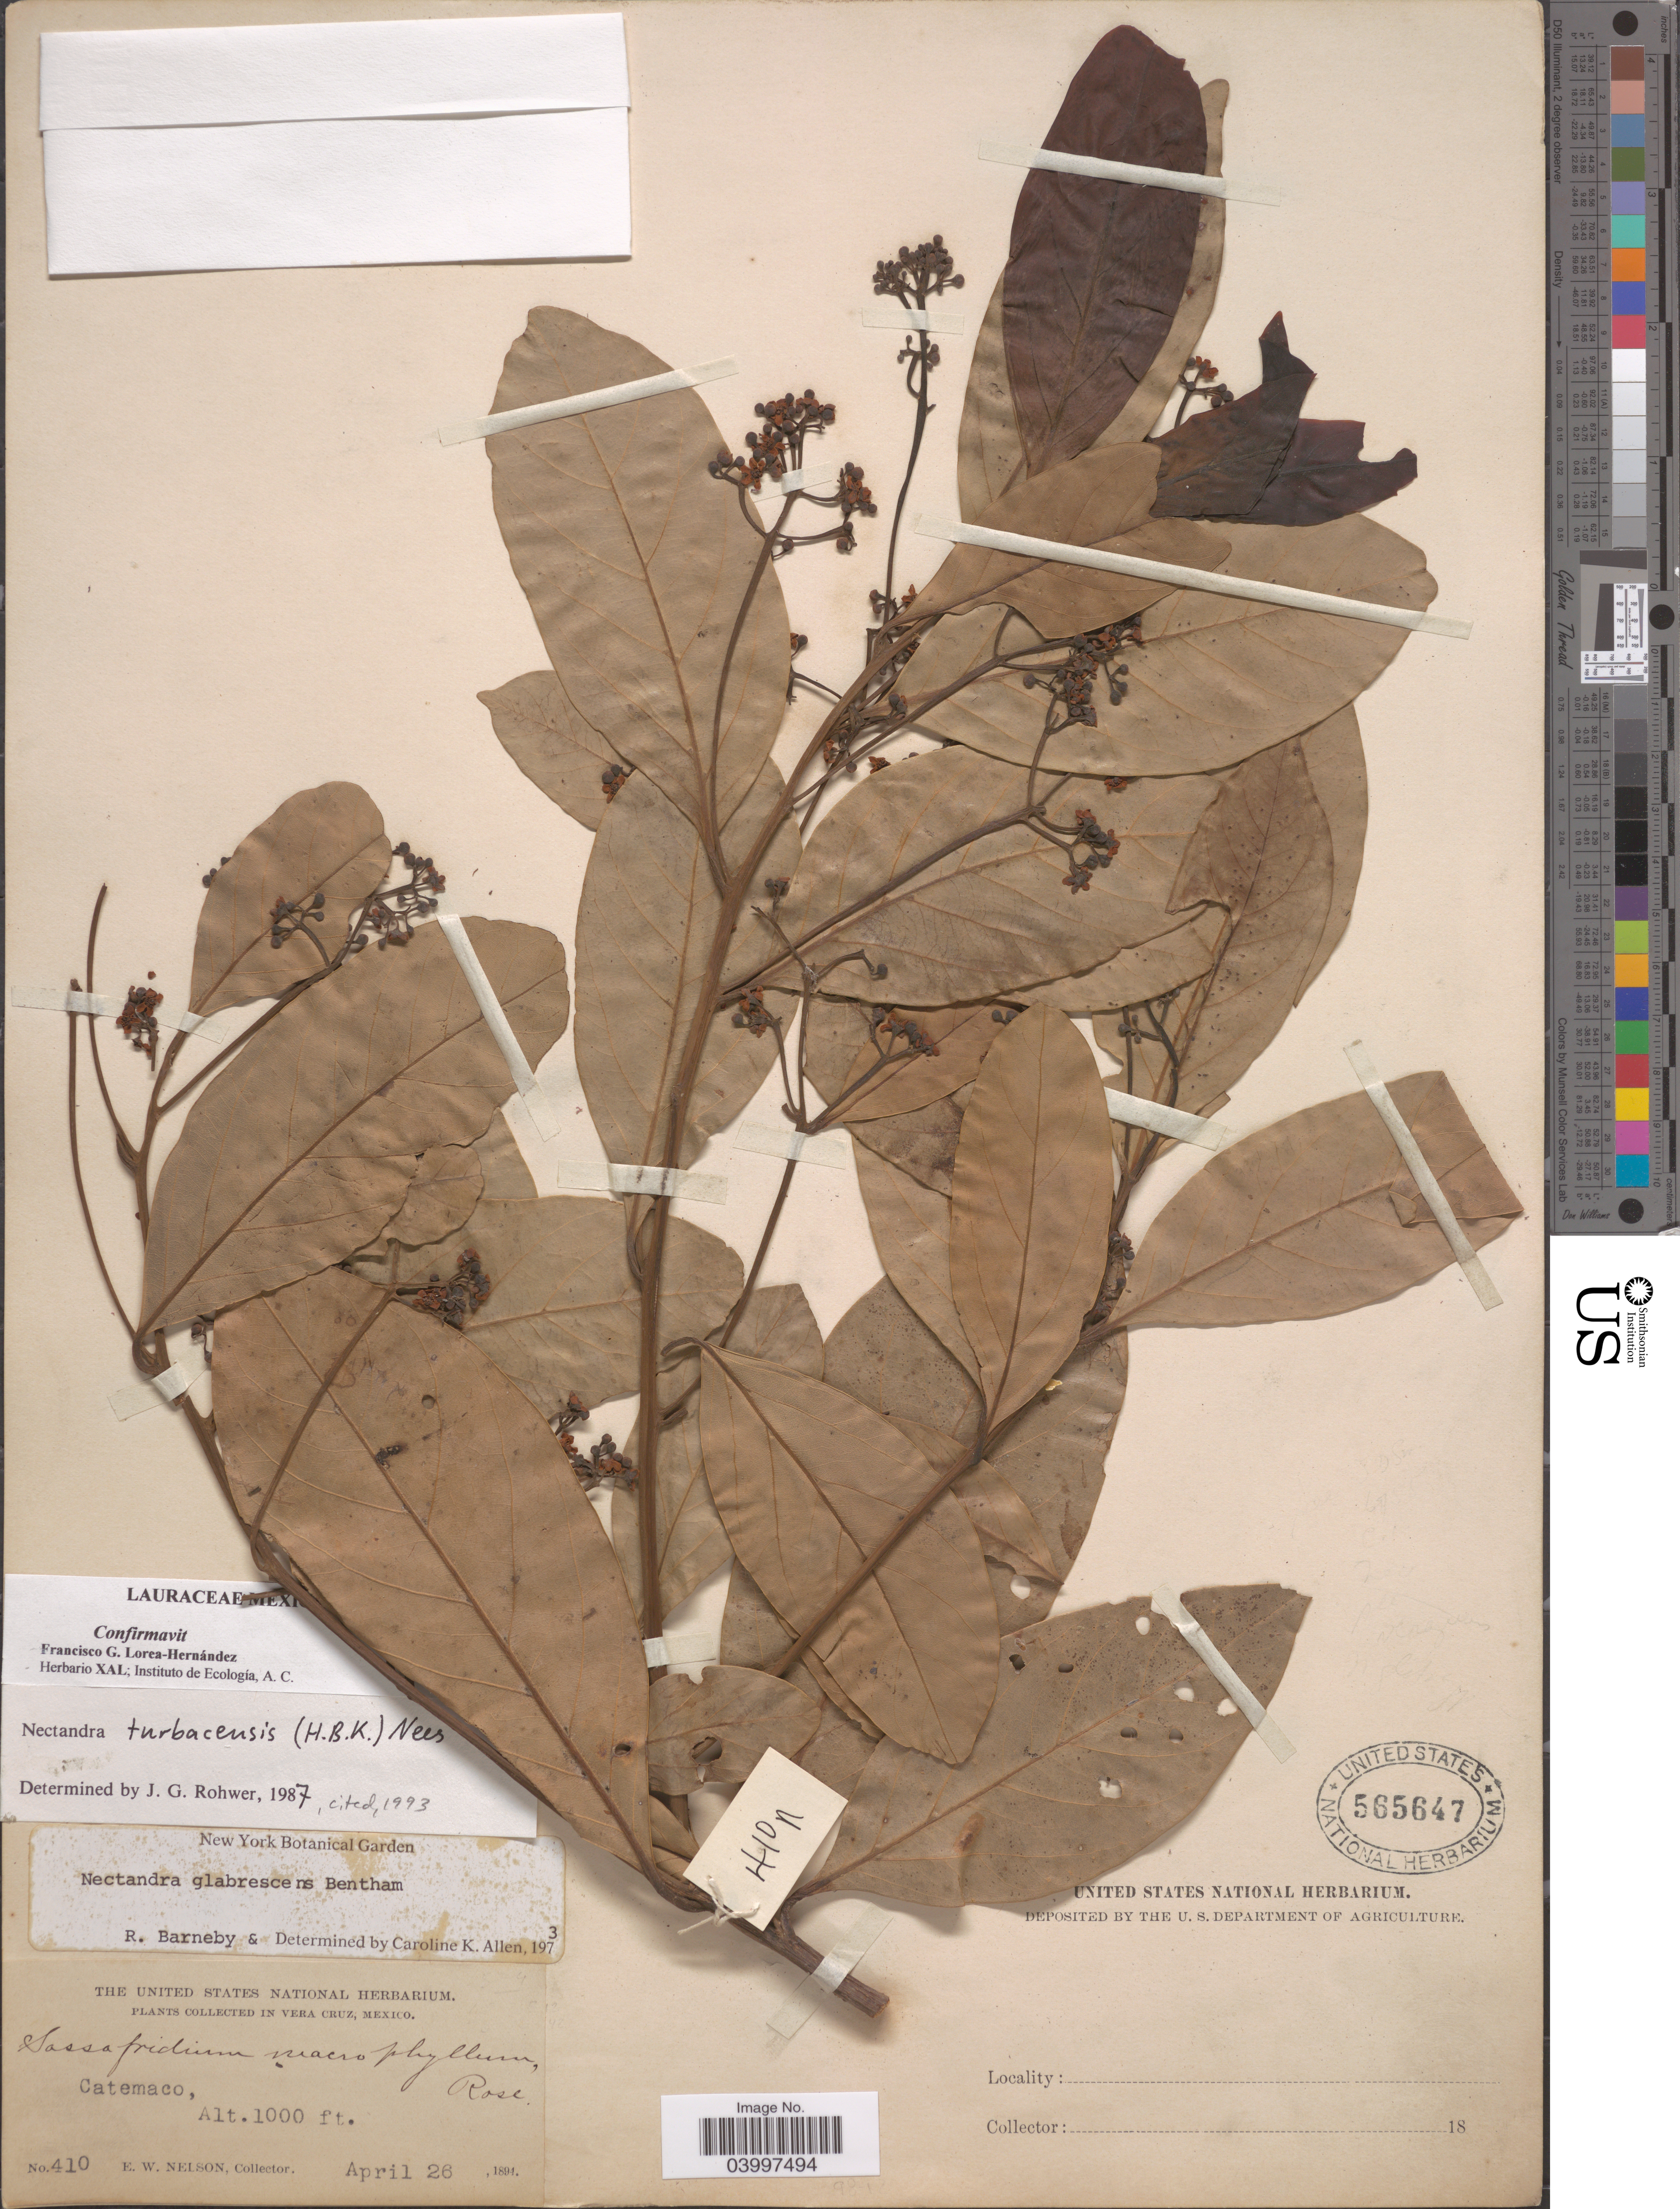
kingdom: Plantae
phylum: Tracheophyta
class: Magnoliopsida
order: Laurales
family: Lauraceae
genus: Nectandra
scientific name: Nectandra turbacensis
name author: (Kunth) Nees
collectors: E. W. Nelson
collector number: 410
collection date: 1894-04-26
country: Mexico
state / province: Veracruz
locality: Vera Cruz. Catemaco.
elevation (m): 305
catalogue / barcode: US 565647